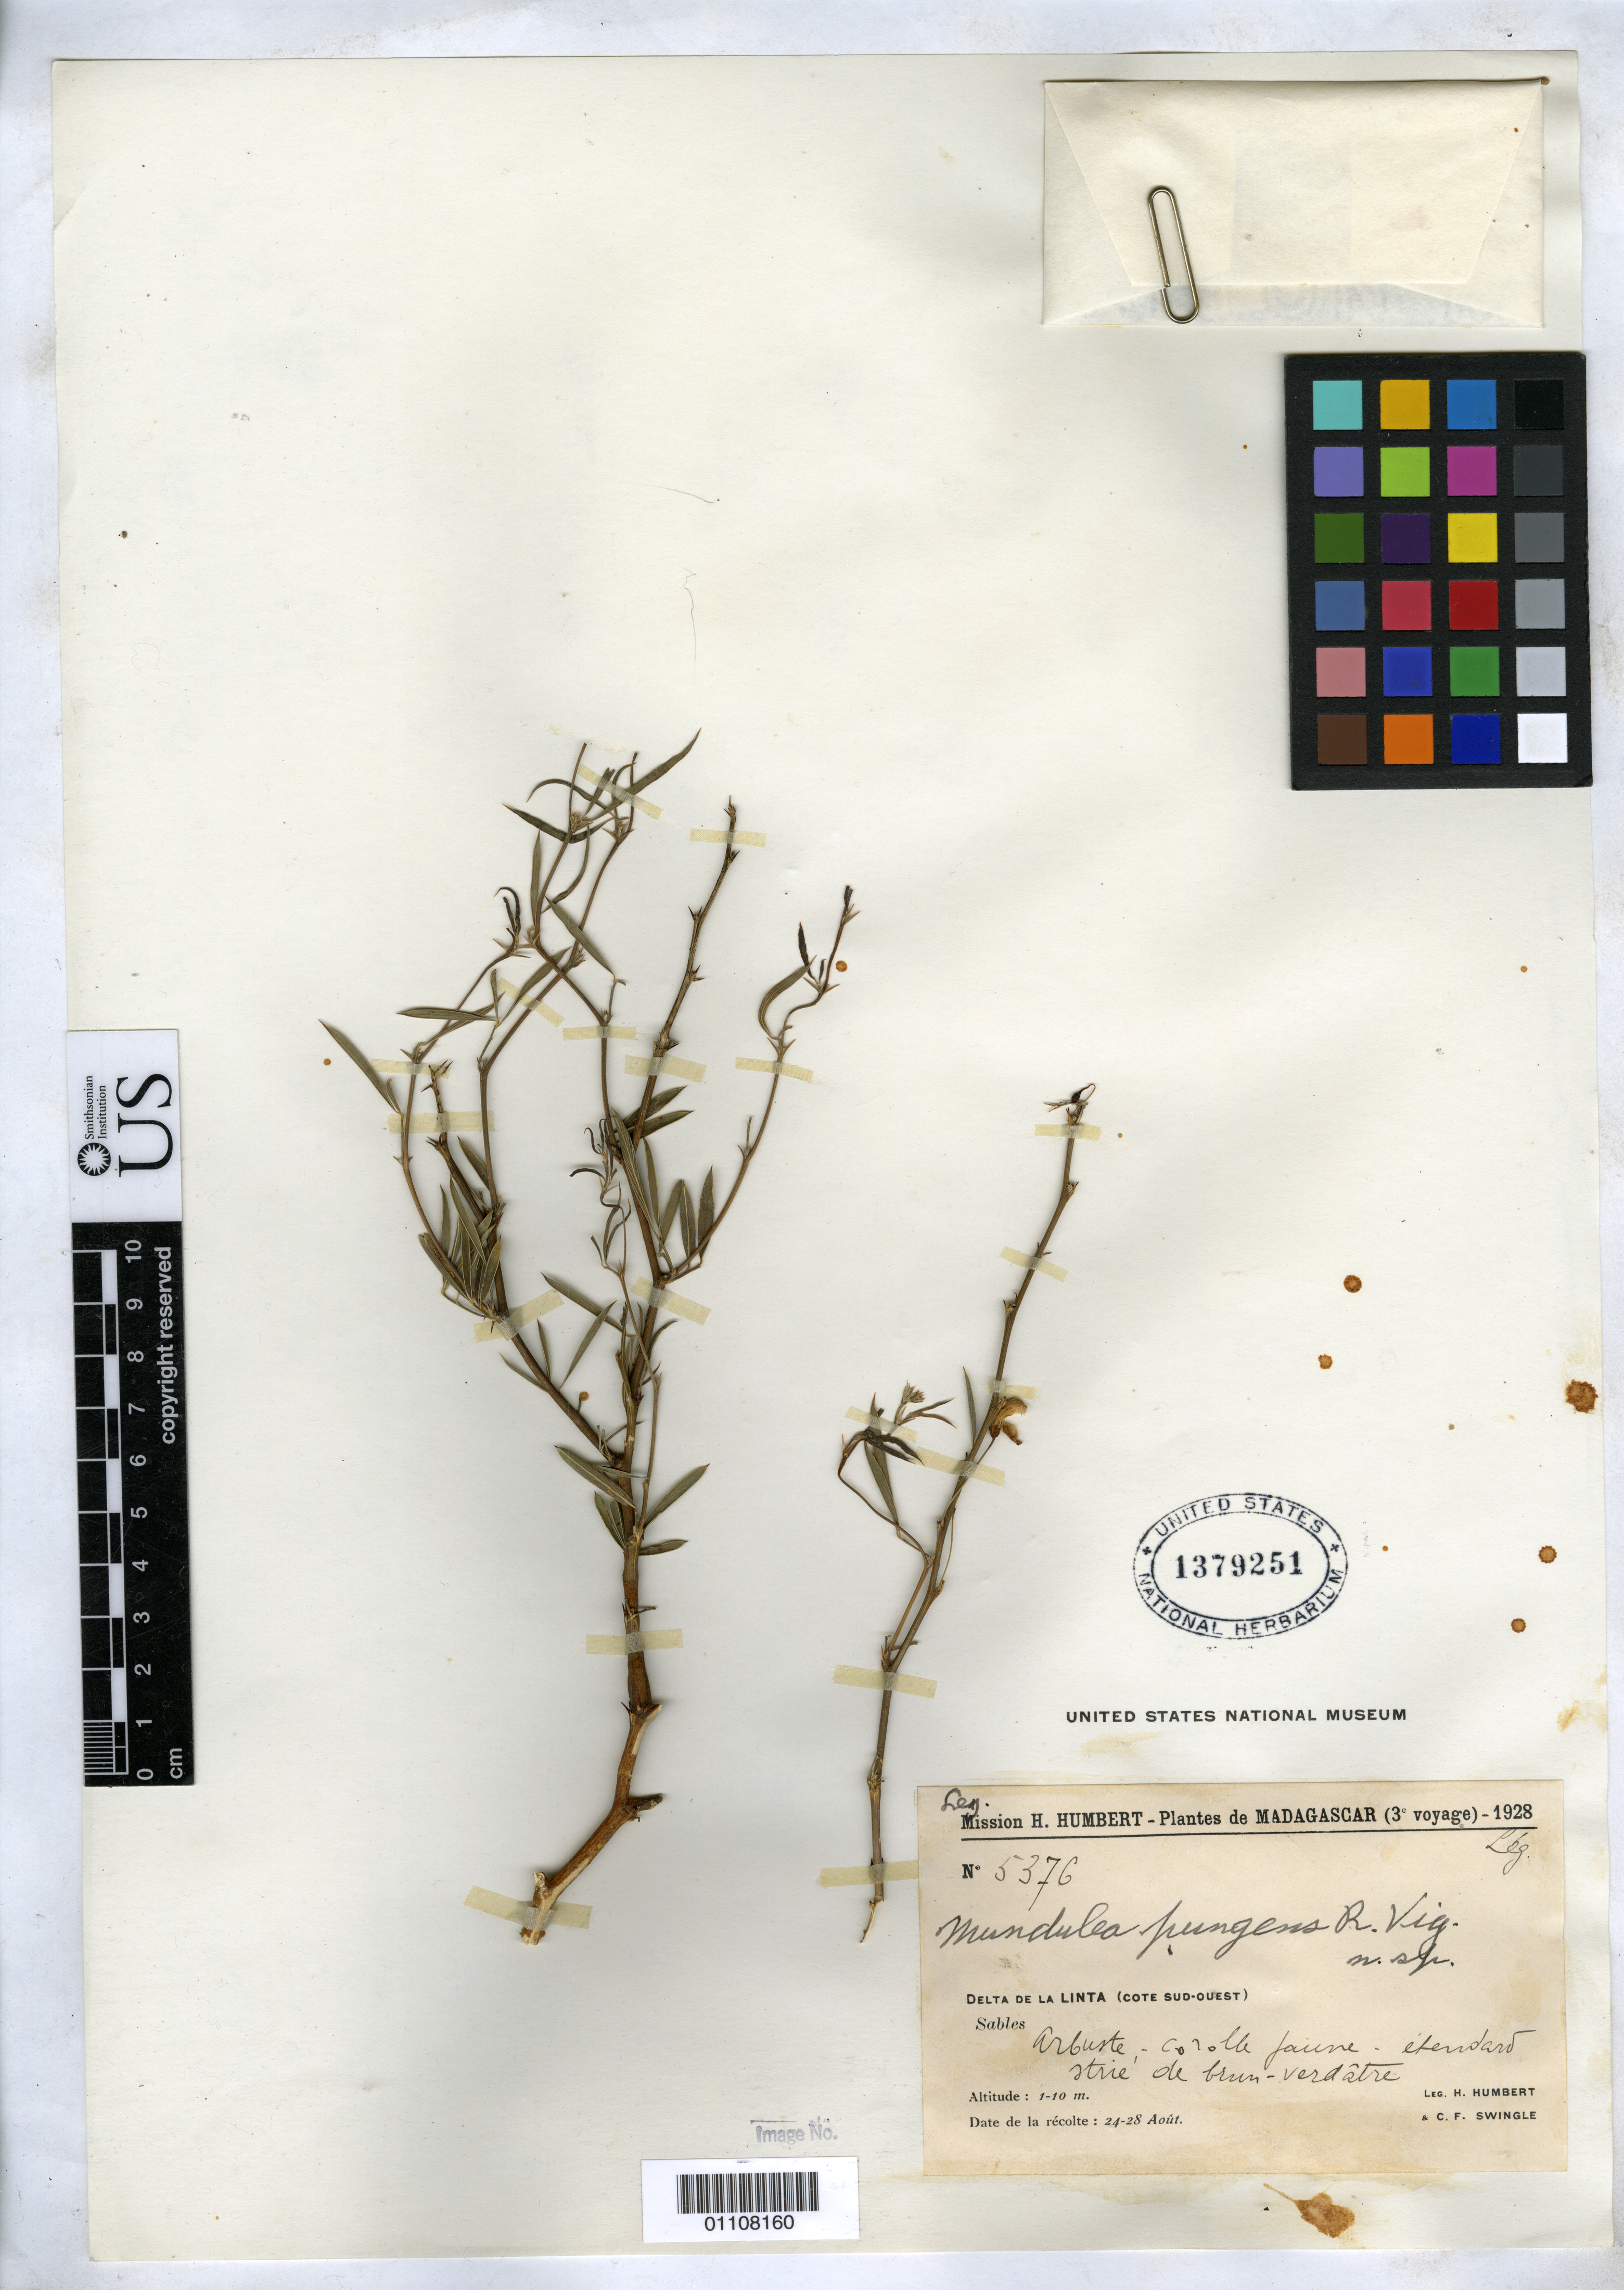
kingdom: Plantae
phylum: Tracheophyta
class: Magnoliopsida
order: Fabales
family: Fabaceae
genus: Mundulea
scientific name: Mundulea pungens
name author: R. Vig.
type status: Syntype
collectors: H. Humbert & C. Swingle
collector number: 5376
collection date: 1928-08-24/1928-08-28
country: Madagascar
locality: Delta de la Linta ( Cote Sud-Quest )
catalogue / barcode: US 1379251